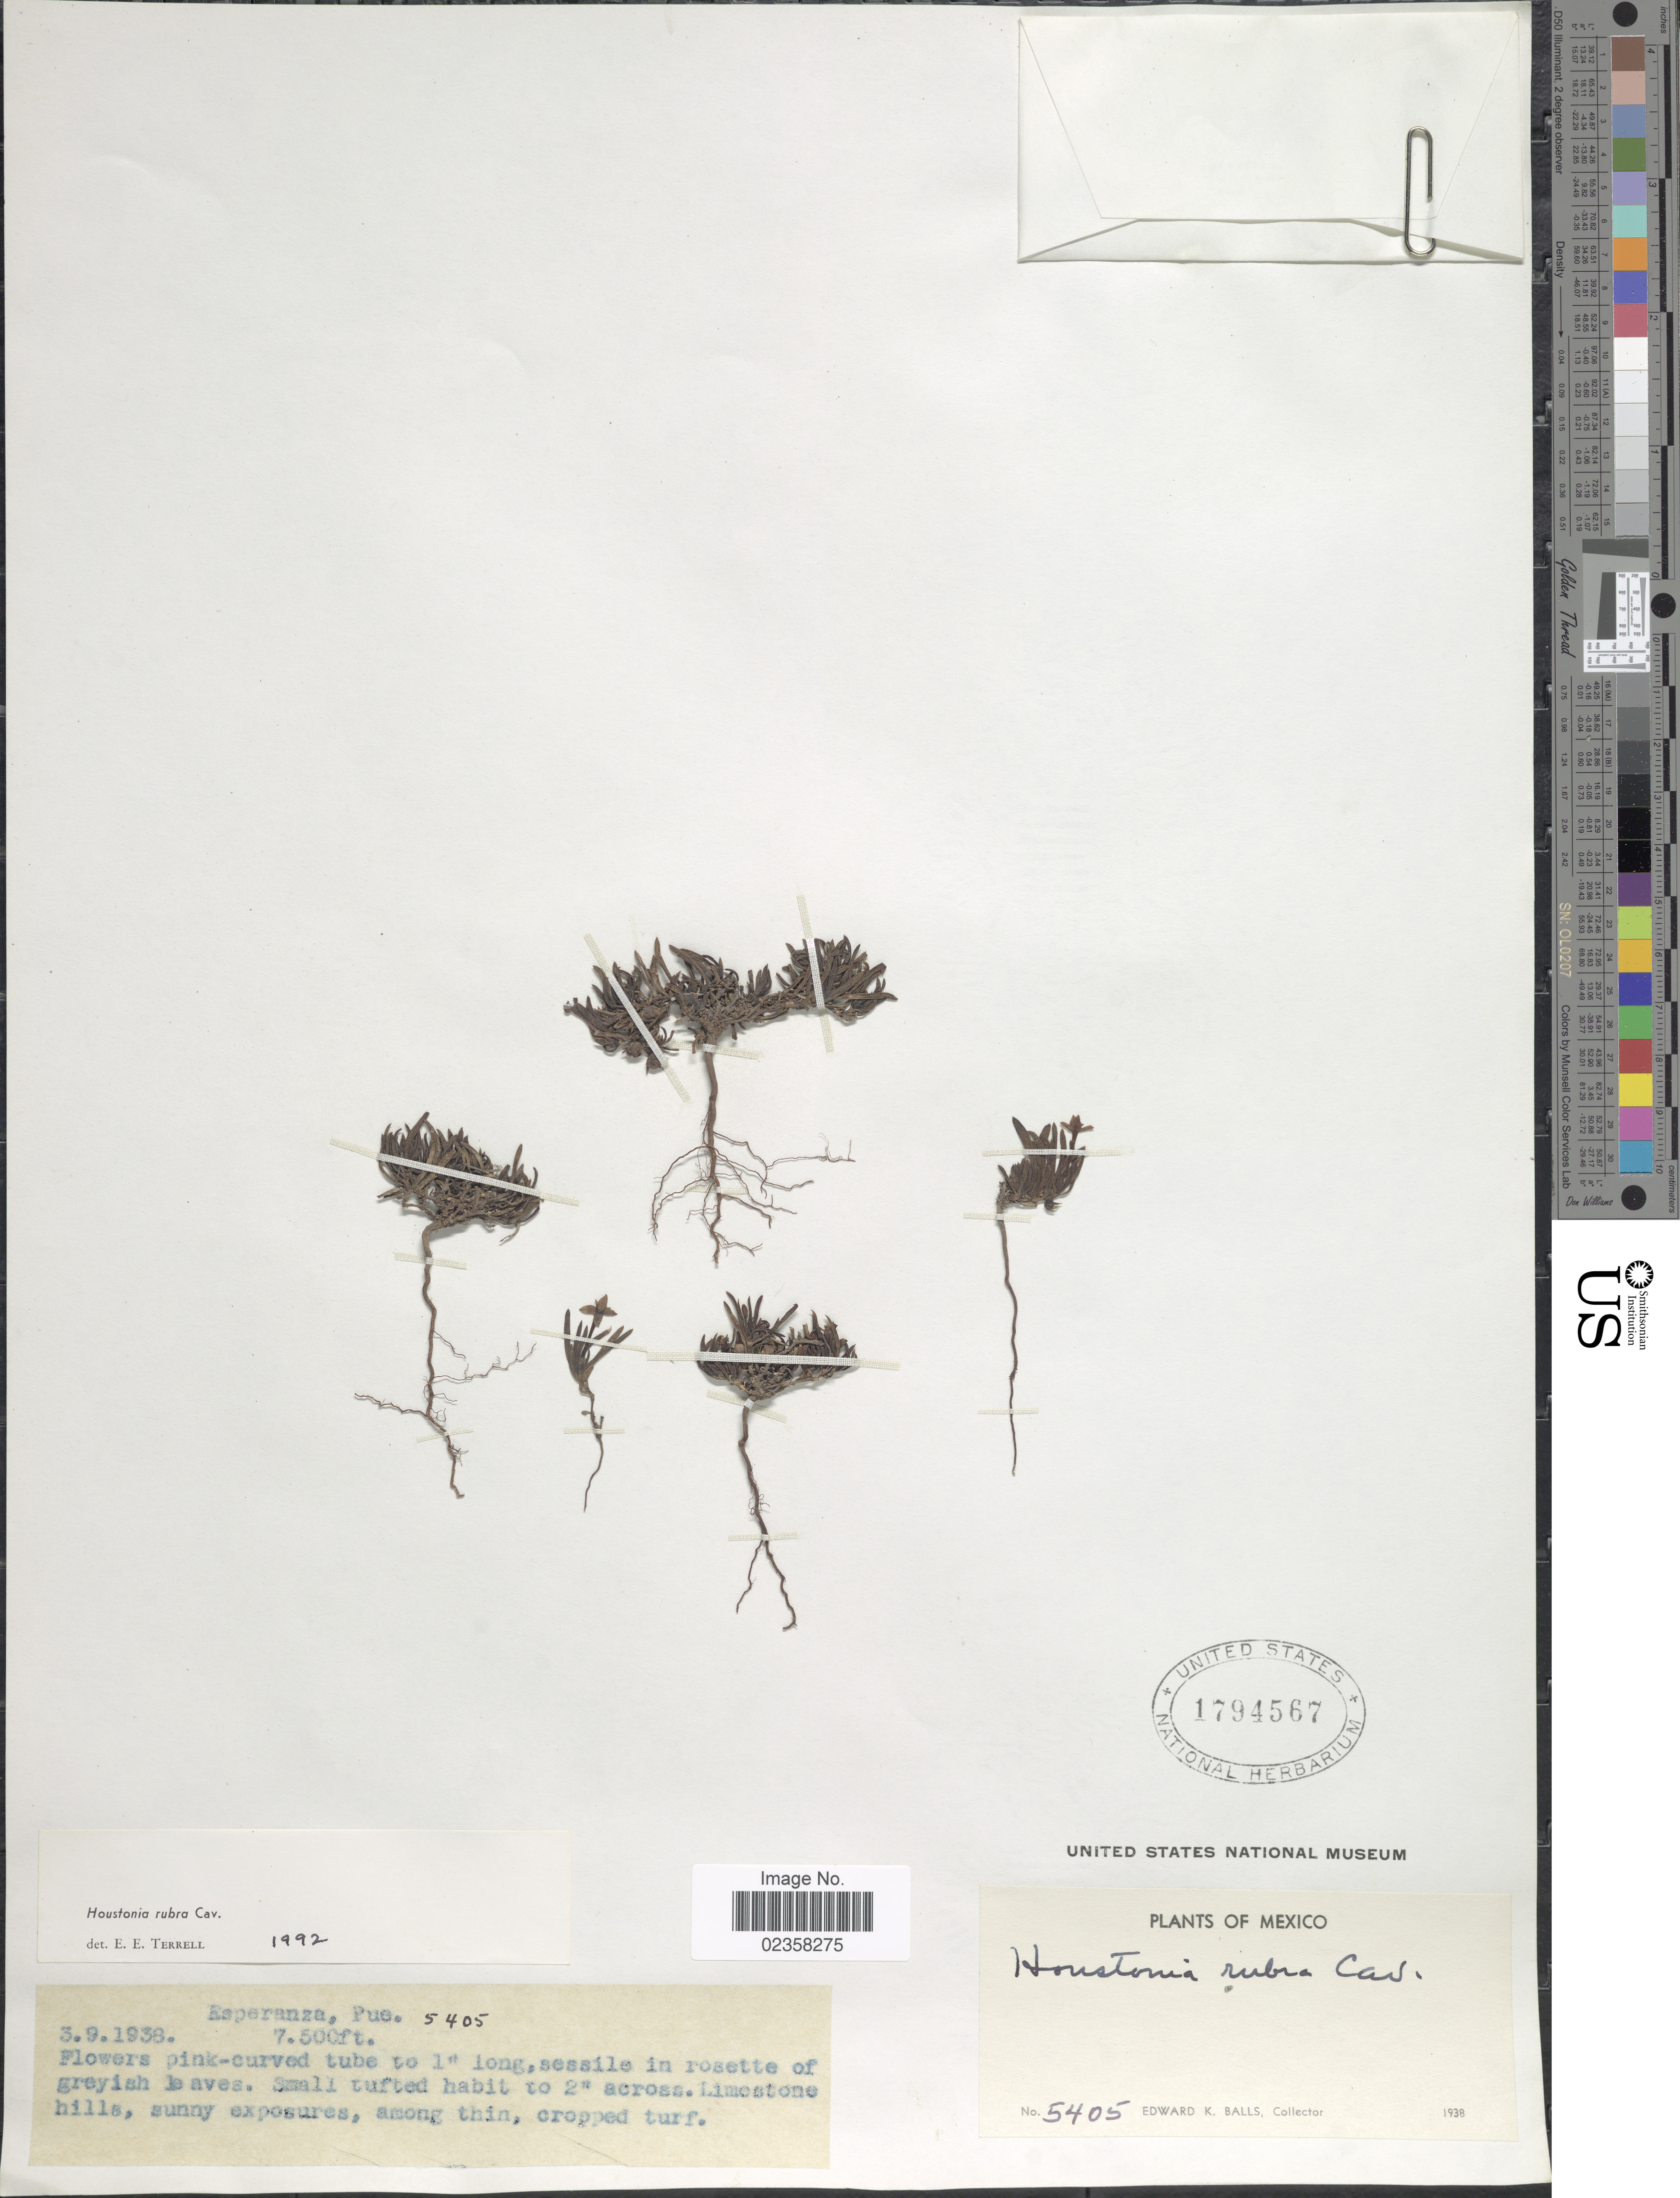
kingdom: Plantae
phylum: Tracheophyta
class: Magnoliopsida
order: Gentianales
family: Rubiaceae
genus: Houstonia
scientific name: Houstonia rubra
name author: Cav.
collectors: E. K. Balls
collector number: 5405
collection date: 1938-09-03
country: Mexico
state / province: Puebla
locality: Esperanza, Pue.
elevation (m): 2286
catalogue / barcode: US 1794567